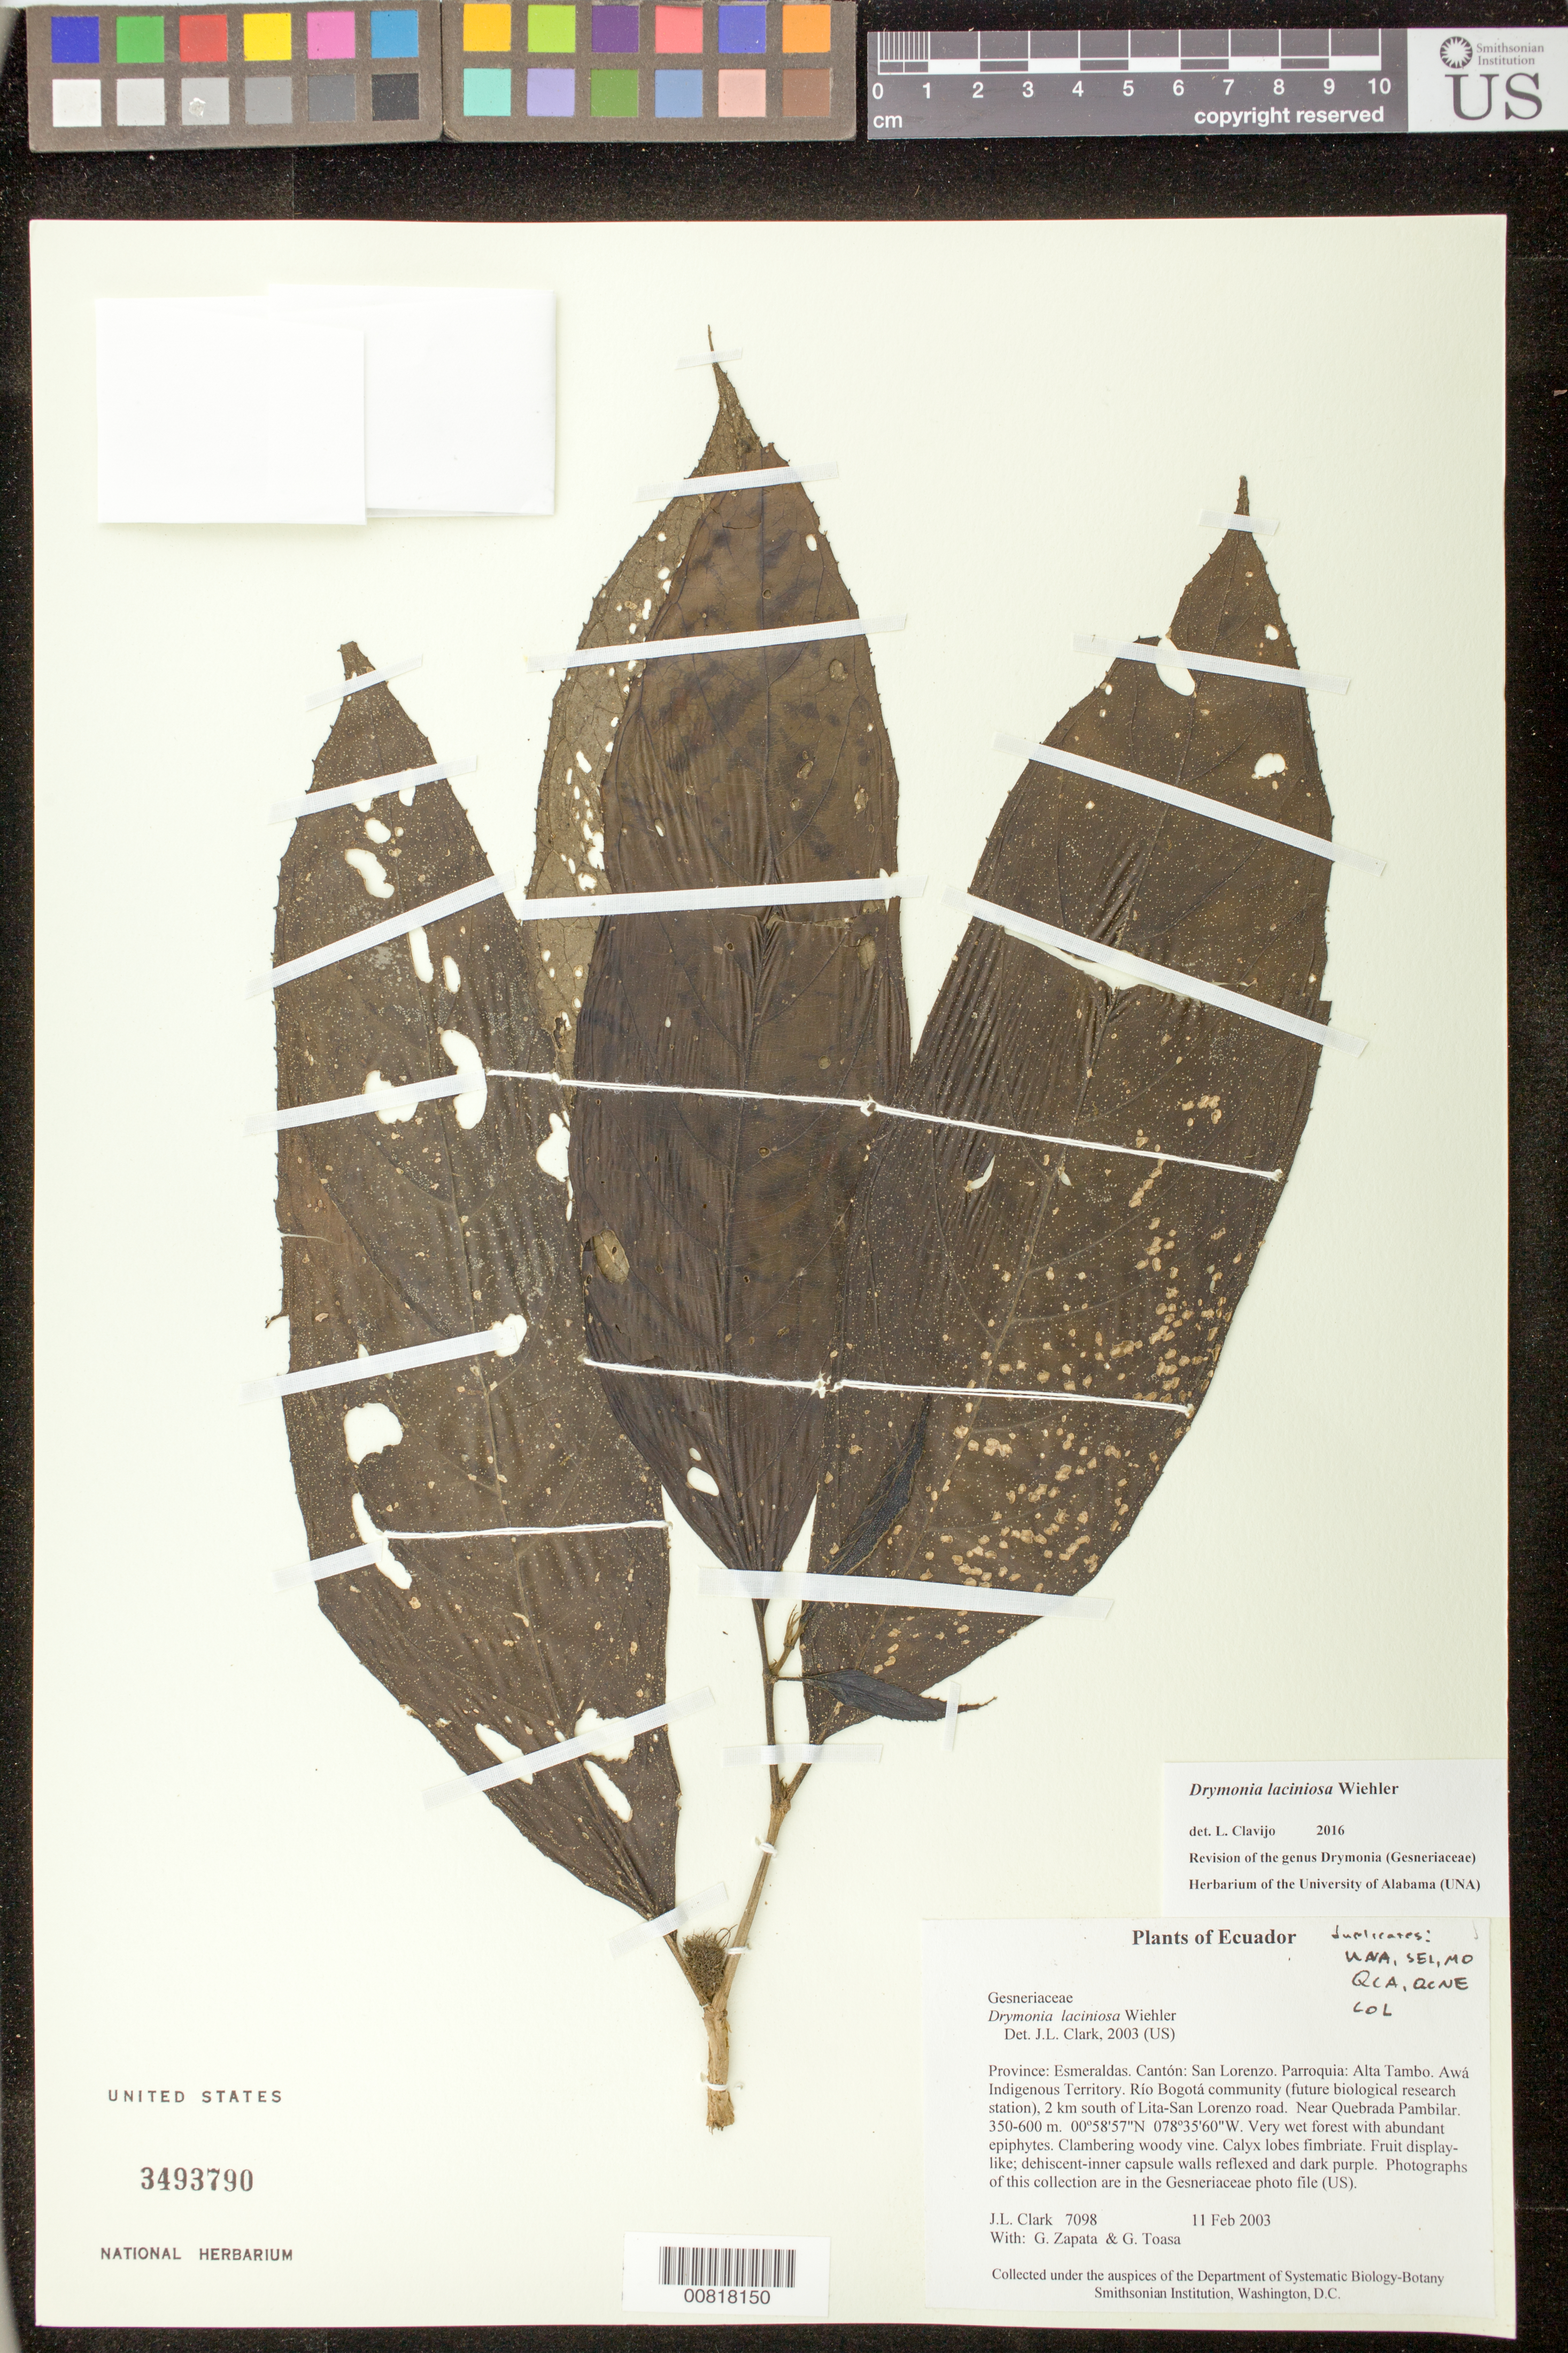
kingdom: Plantae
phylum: Tracheophyta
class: Magnoliopsida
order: Lamiales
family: Gesneriaceae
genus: Drymonia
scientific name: Drymonia laciniosa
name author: Wiehler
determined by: Clark, J. L., (SEL), The Marie Selby Botanical Garden (UNITED STATES)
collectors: J. L. Clark, G. Zapata & G. Toasa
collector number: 7098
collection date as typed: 11 Feb 2003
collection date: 2003-02-11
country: Ecuador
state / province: Esmeraldas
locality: San Lorenzo. Parroquia: Alta Tambo. Awá Indigenous Territory. Río Bogotá community (future biological research station), 2 km south of Lita-San Lorenzo road. Near Quebrada Pambilar.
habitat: Very wet forest with abundant epiphytes.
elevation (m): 350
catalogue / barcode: US 3493790